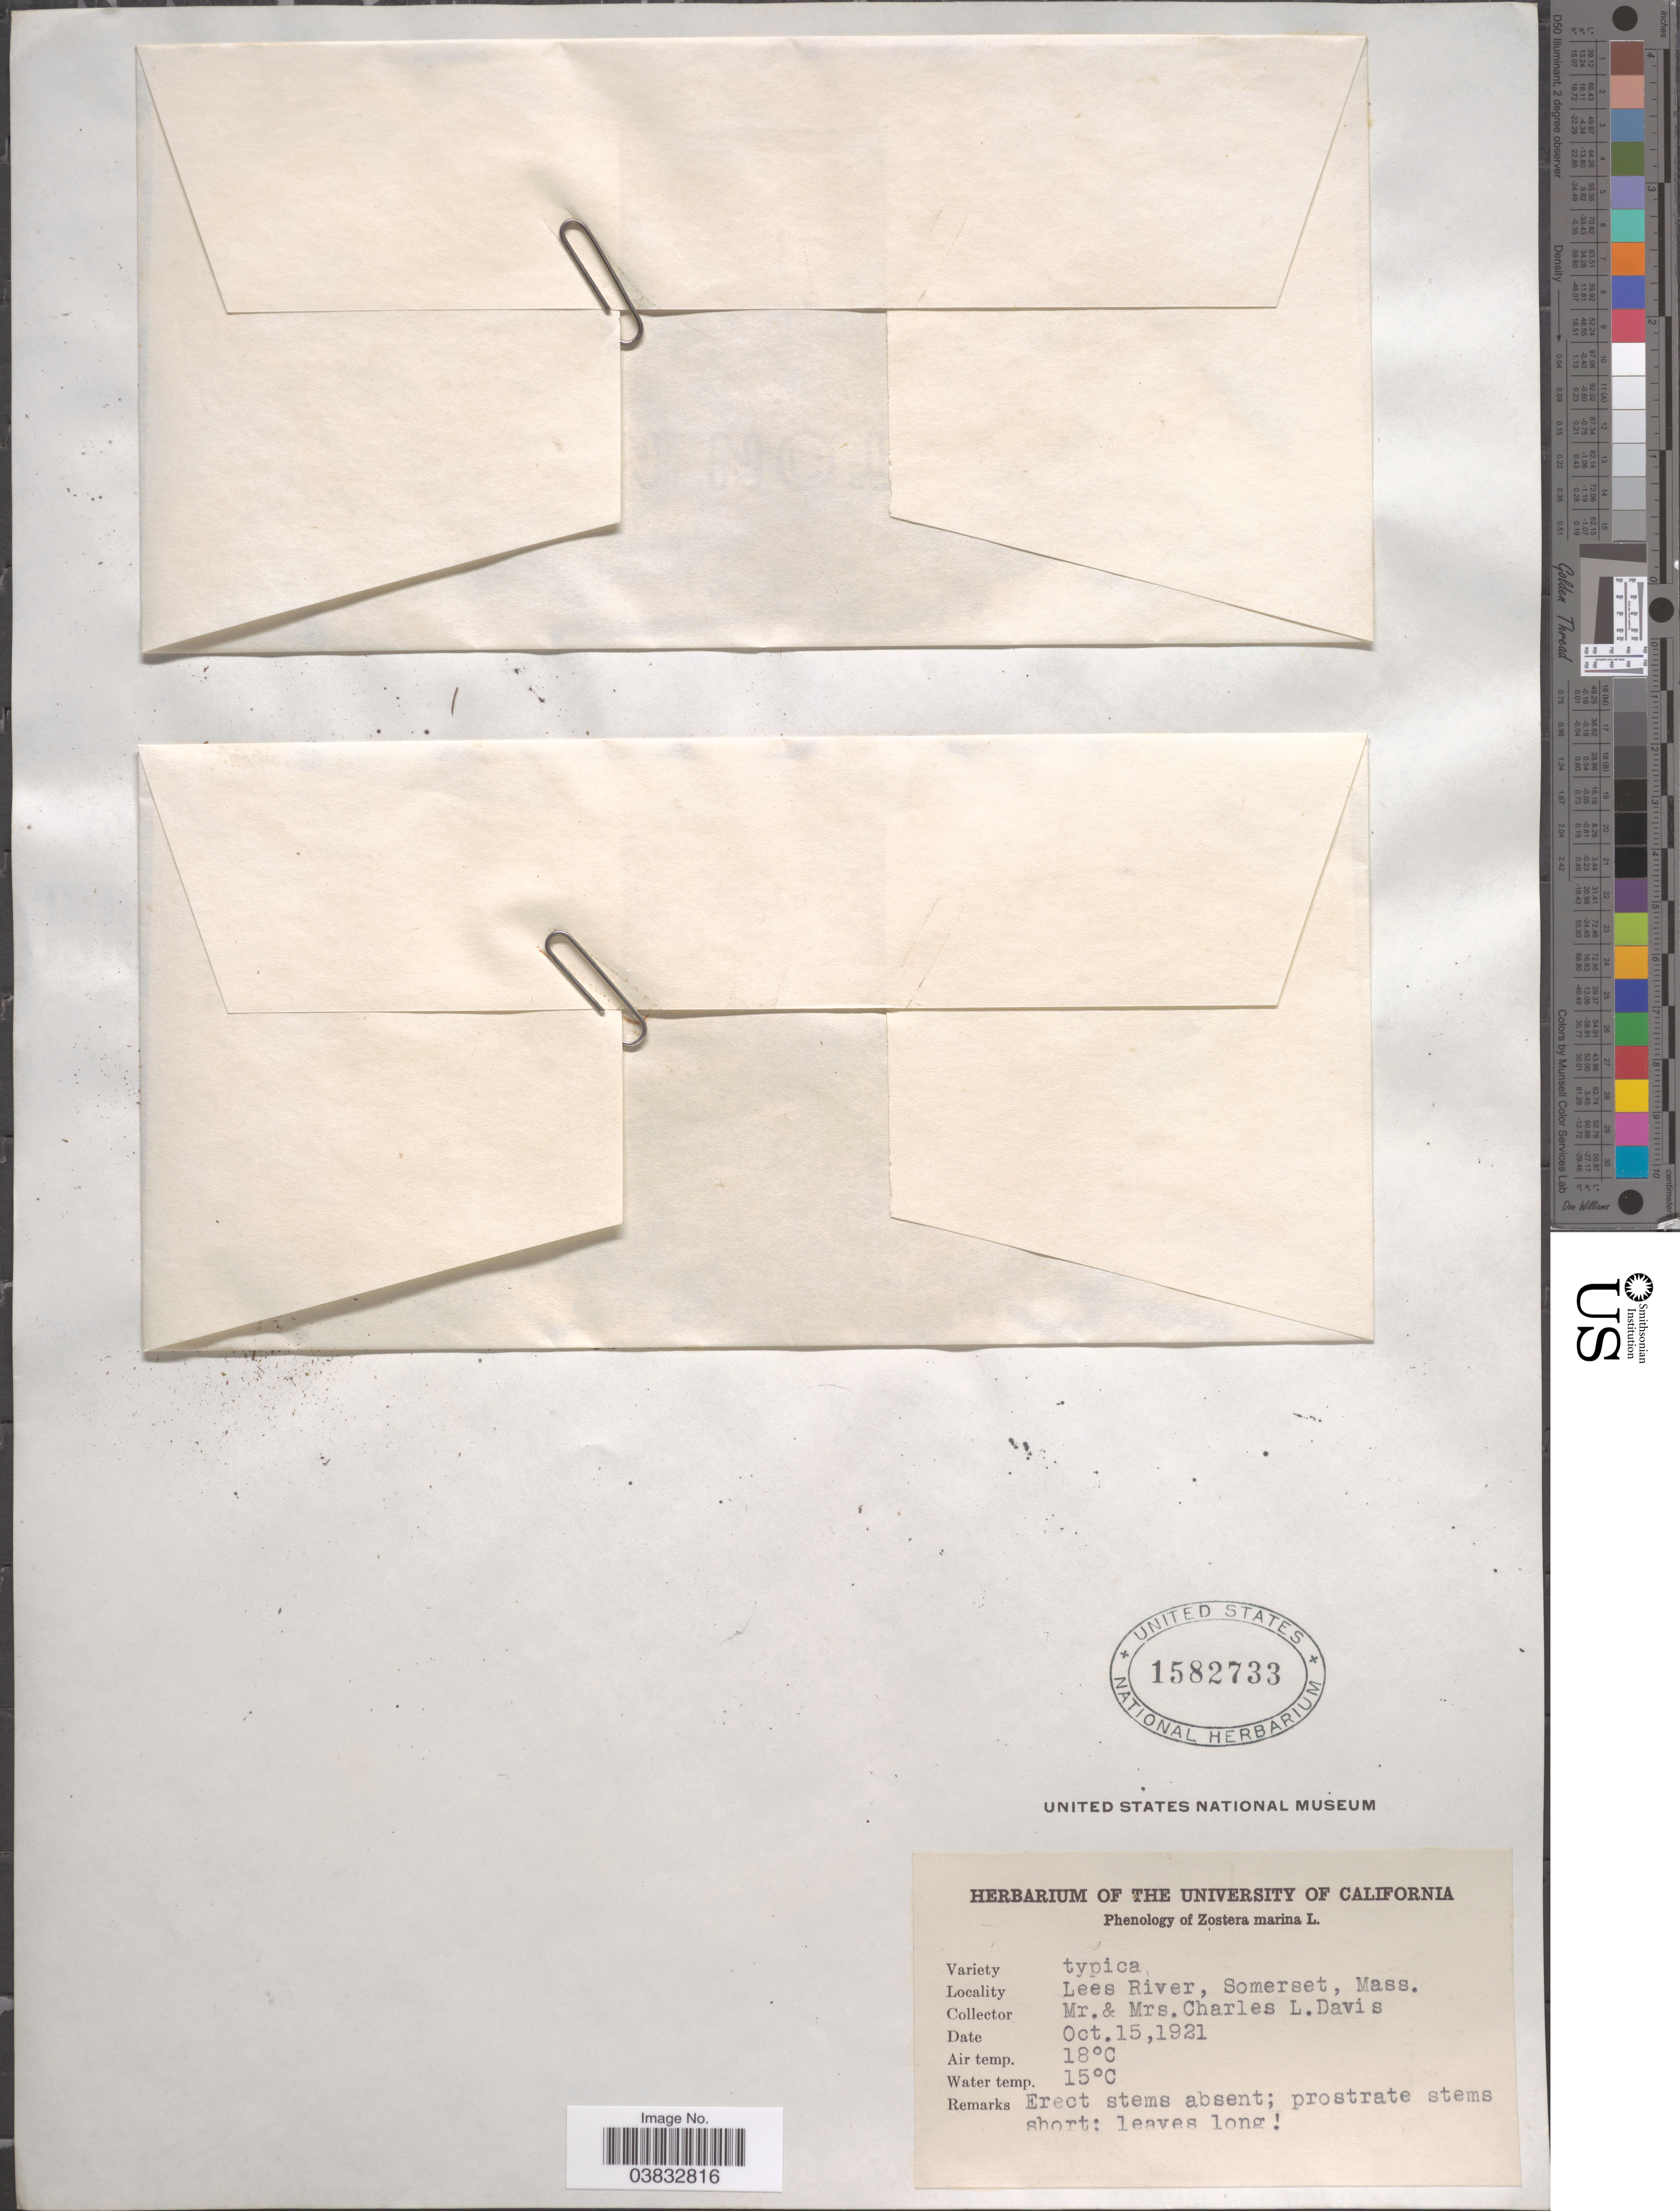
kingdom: Plantae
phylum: Tracheophyta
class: Liliopsida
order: Alismatales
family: Zosteraceae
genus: Zostera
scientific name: Zostera marina var. typica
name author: L.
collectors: C. Davis & C. Davis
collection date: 1921-10-15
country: United States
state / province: Massachusetts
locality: Lees River, Somerset.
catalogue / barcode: US 1582733